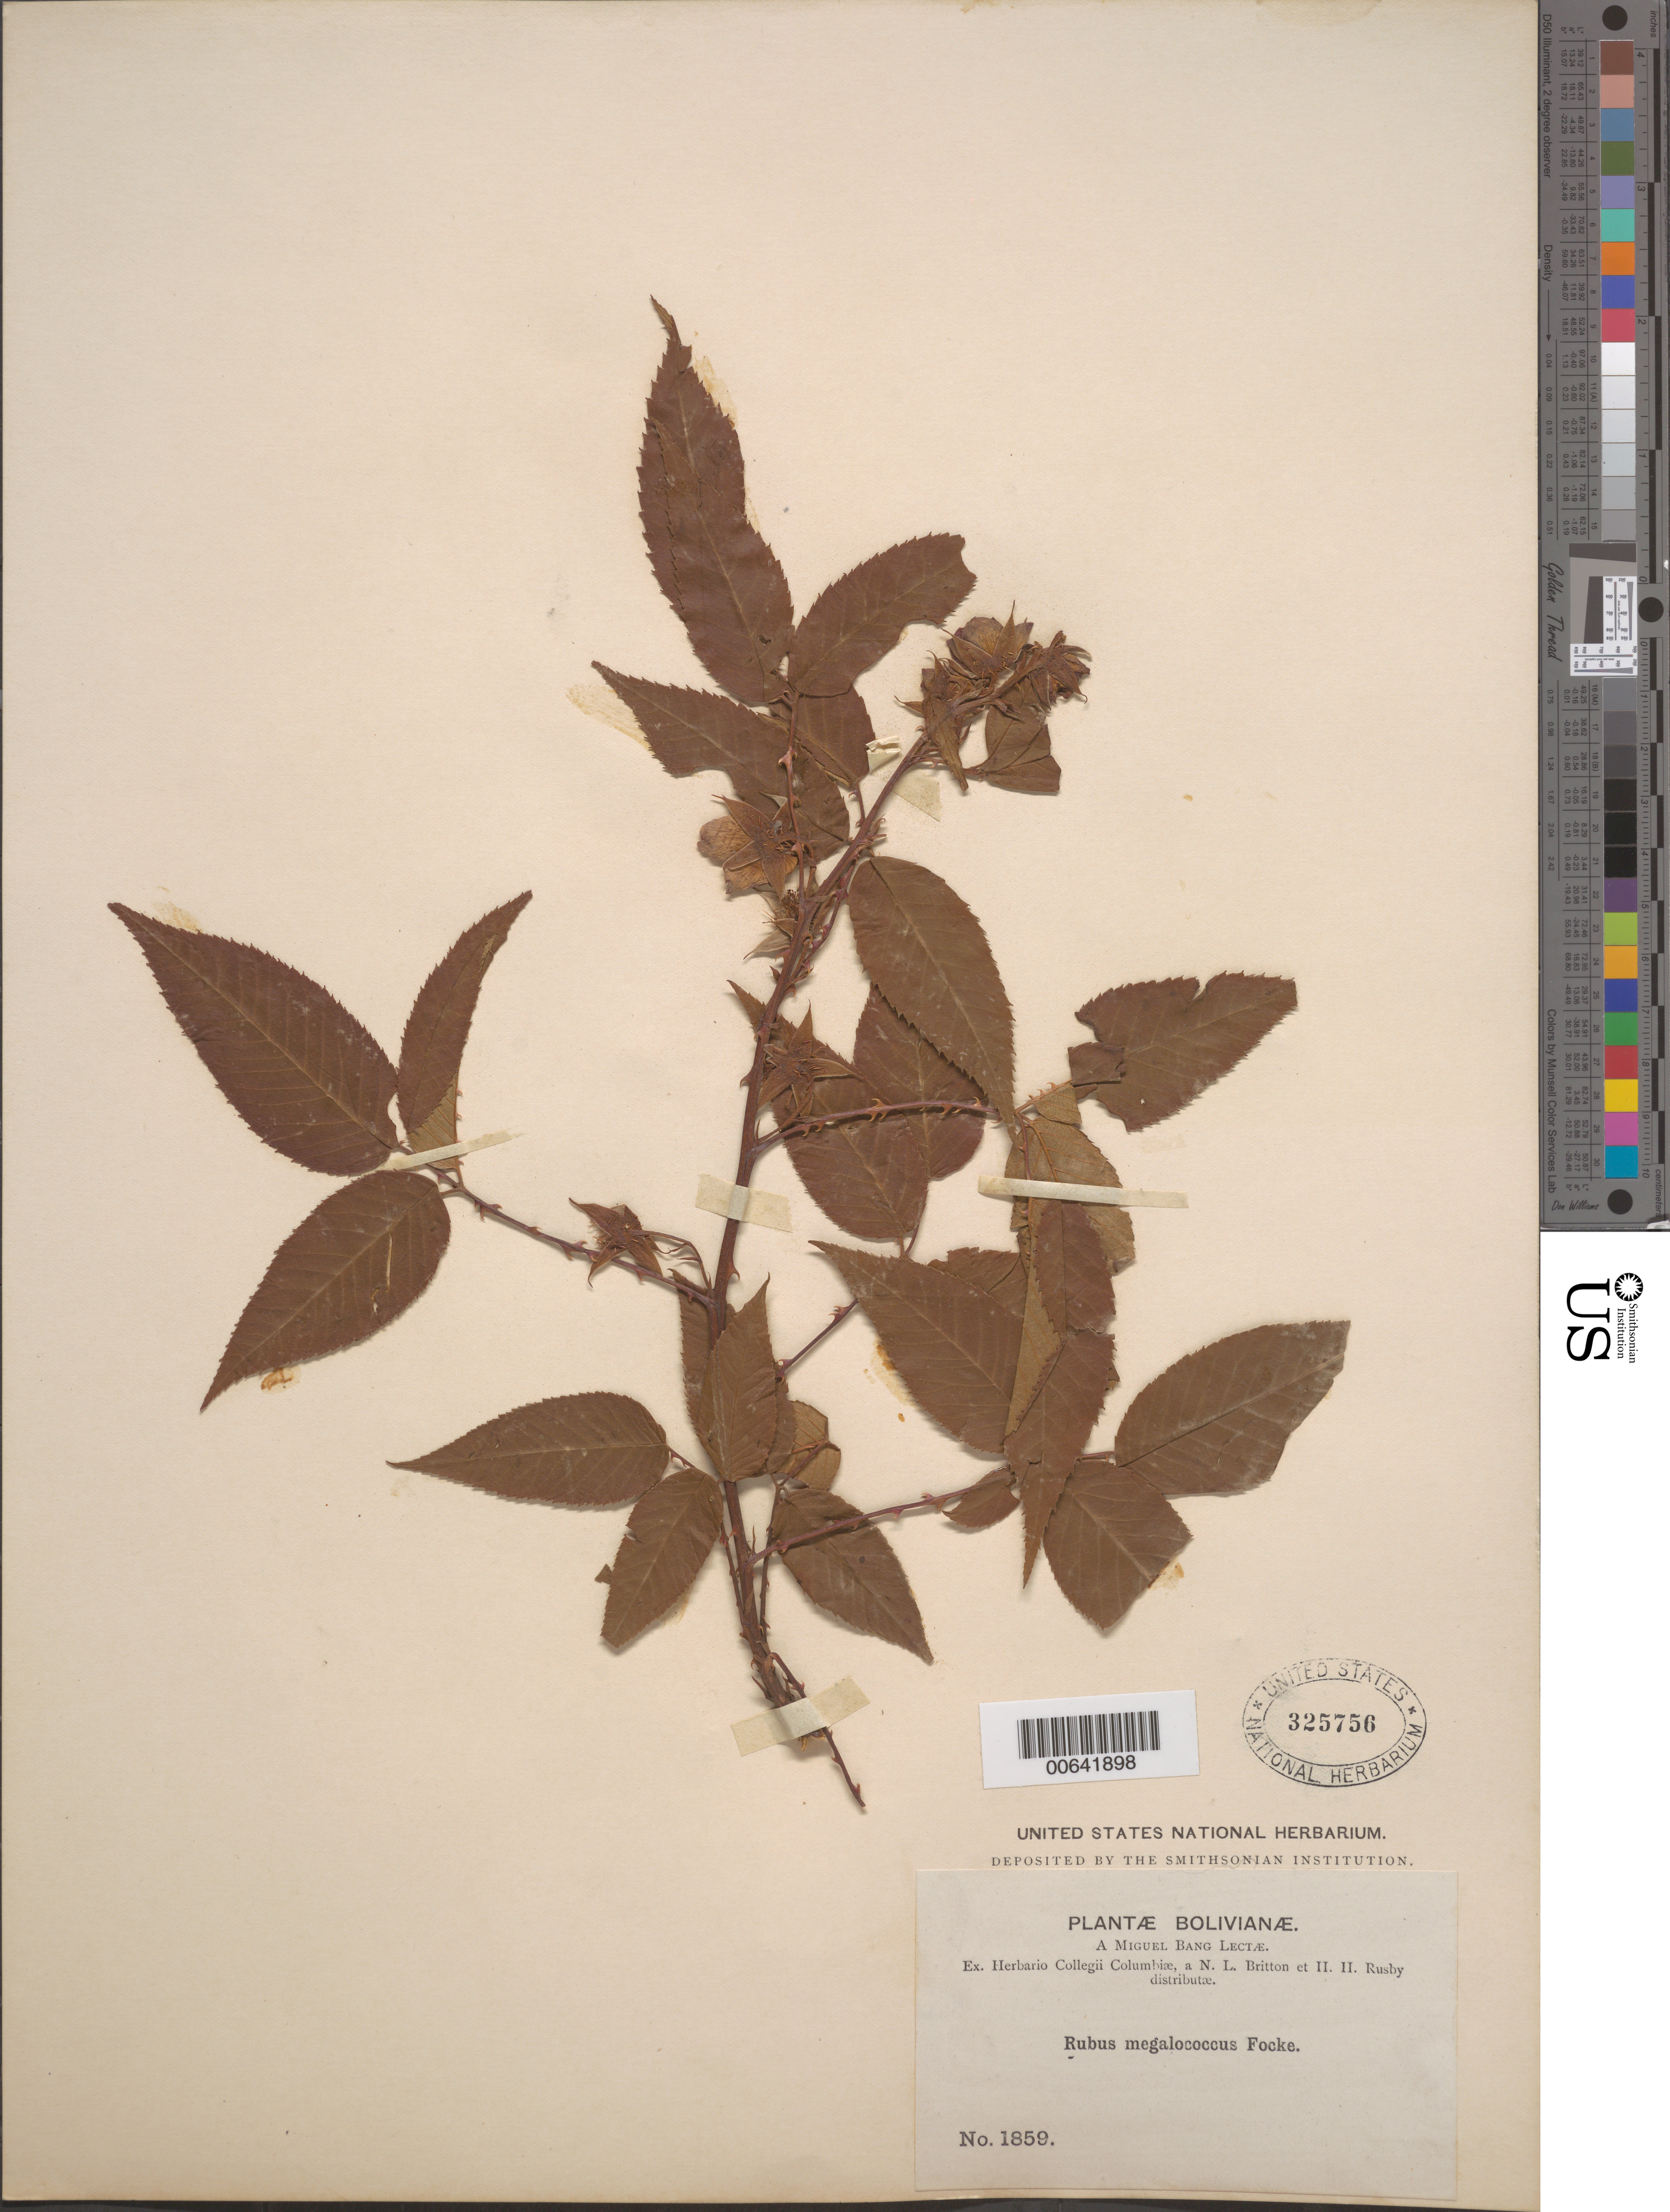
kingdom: Plantae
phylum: Tracheophyta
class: Magnoliopsida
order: Rosales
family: Rosaceae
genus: Rubus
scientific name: Rubus megalococcus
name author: Focke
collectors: M. Bang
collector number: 1859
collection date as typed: Nov 1892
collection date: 1892-11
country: Bolivia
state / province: La Paz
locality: Yungas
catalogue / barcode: US 325756